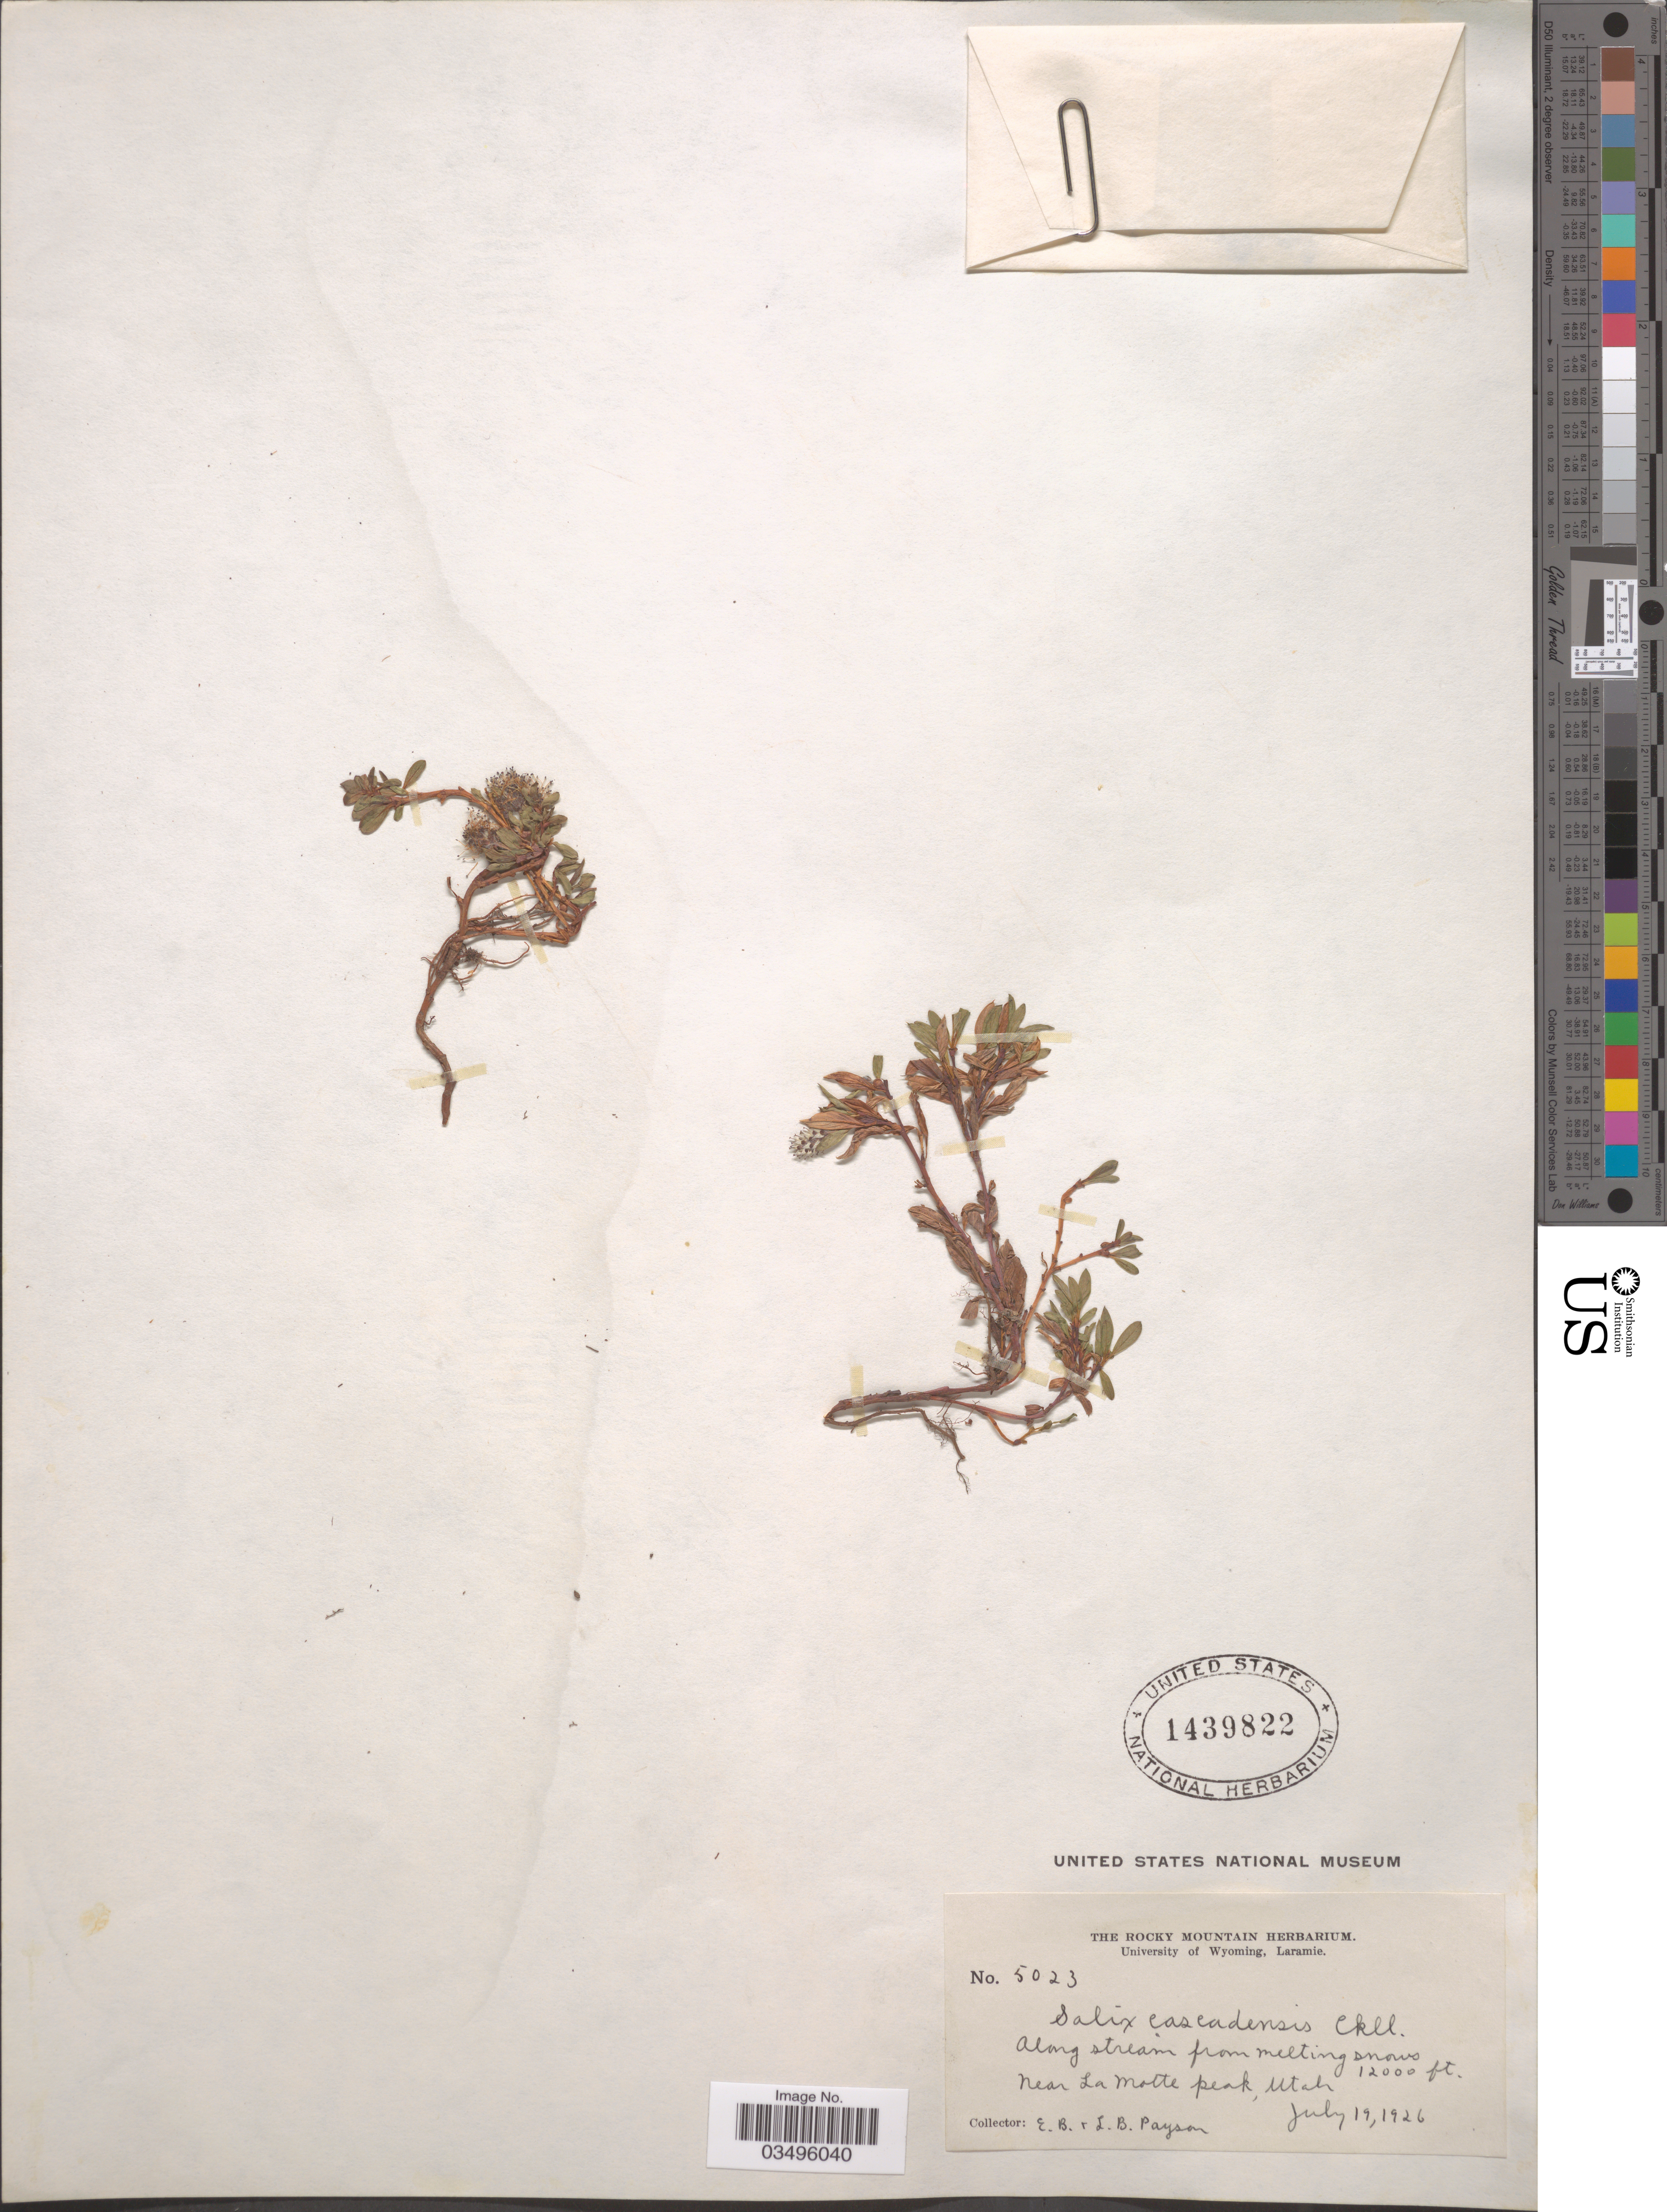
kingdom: Plantae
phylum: Tracheophyta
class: Magnoliopsida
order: Malpighiales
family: Salicaceae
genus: Salix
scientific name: Salix cascadensis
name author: Cockerell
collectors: E. B. Payson & L. Payson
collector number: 5023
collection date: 1926-07-19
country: United States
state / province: Utah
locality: Along stream from melting snows near La Motte peak.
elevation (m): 3658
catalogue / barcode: US 1439822